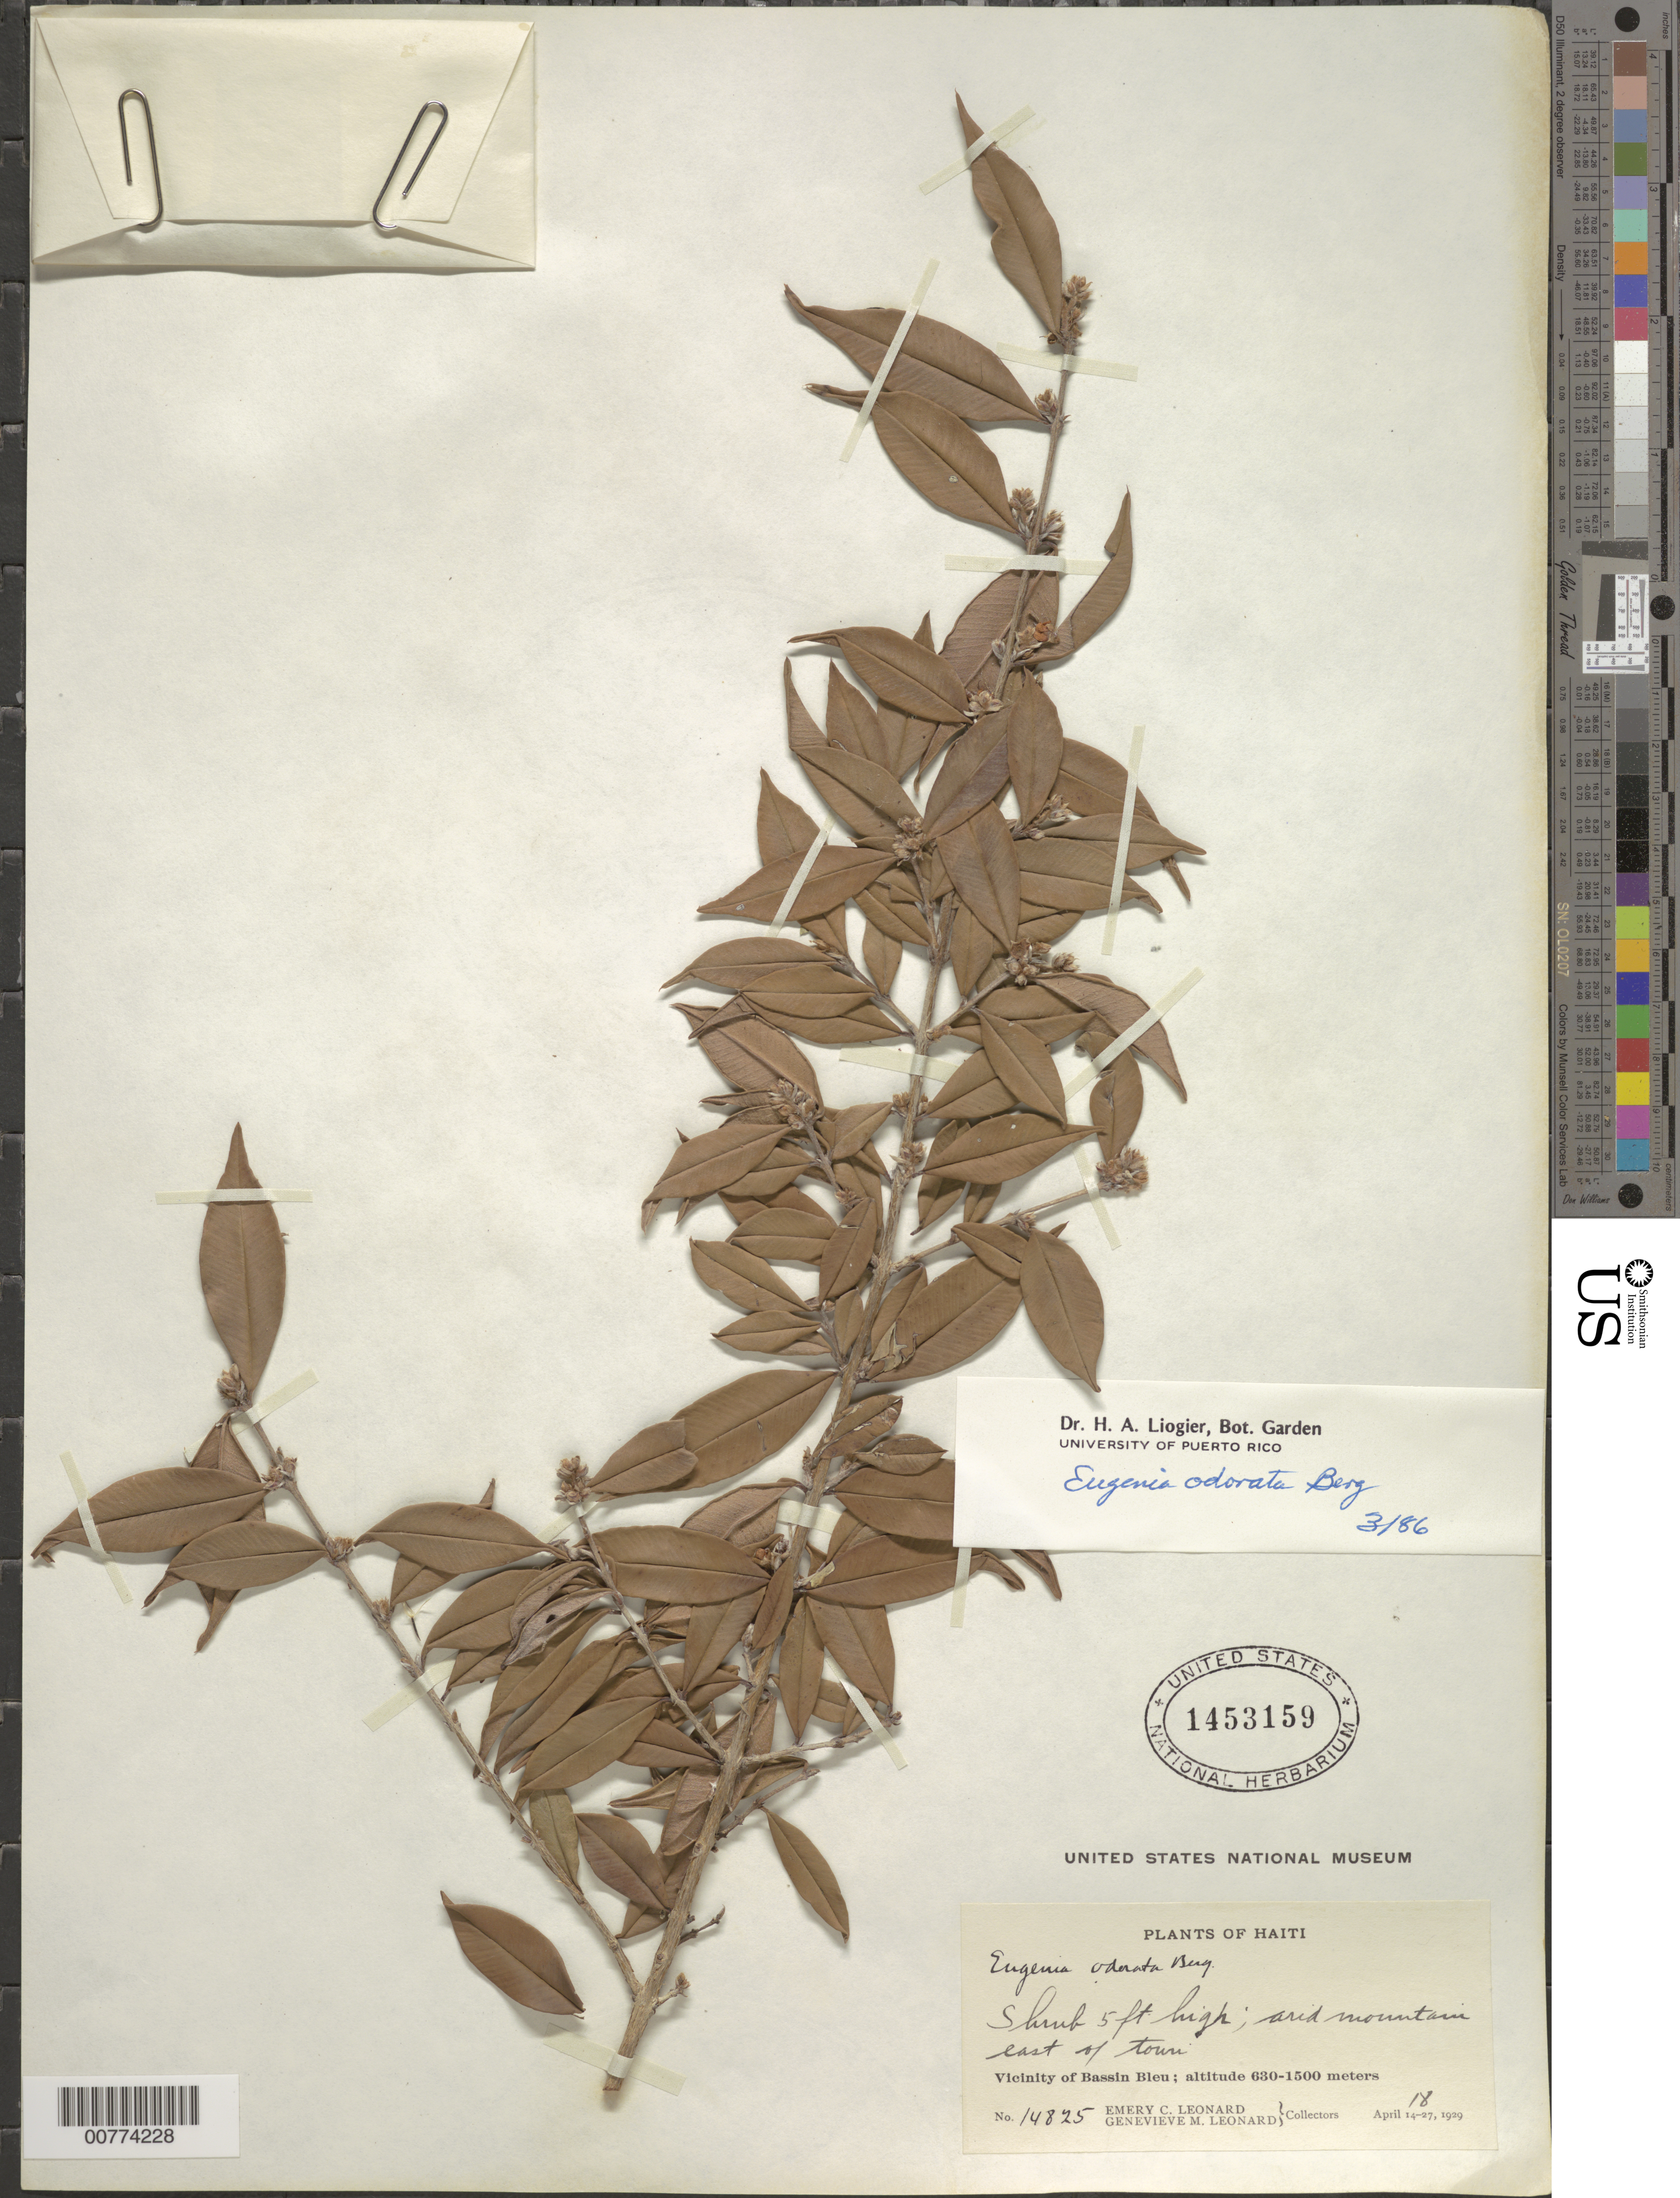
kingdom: Plantae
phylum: Tracheophyta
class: Magnoliopsida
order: Myrtales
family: Myrtaceae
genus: Eugenia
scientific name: Eugenia isabeliana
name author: Kiaersk.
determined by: Liogier, Alain H.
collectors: E. C. Leonard & G. M. Leonard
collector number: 14825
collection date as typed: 18 Apr 1929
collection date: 1929-04-18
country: Haiti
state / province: Nord-Ouest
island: Hispaniola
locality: Vicinity of Bassin Bleu, east of town.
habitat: Arid mountains.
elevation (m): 630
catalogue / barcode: US 1453159